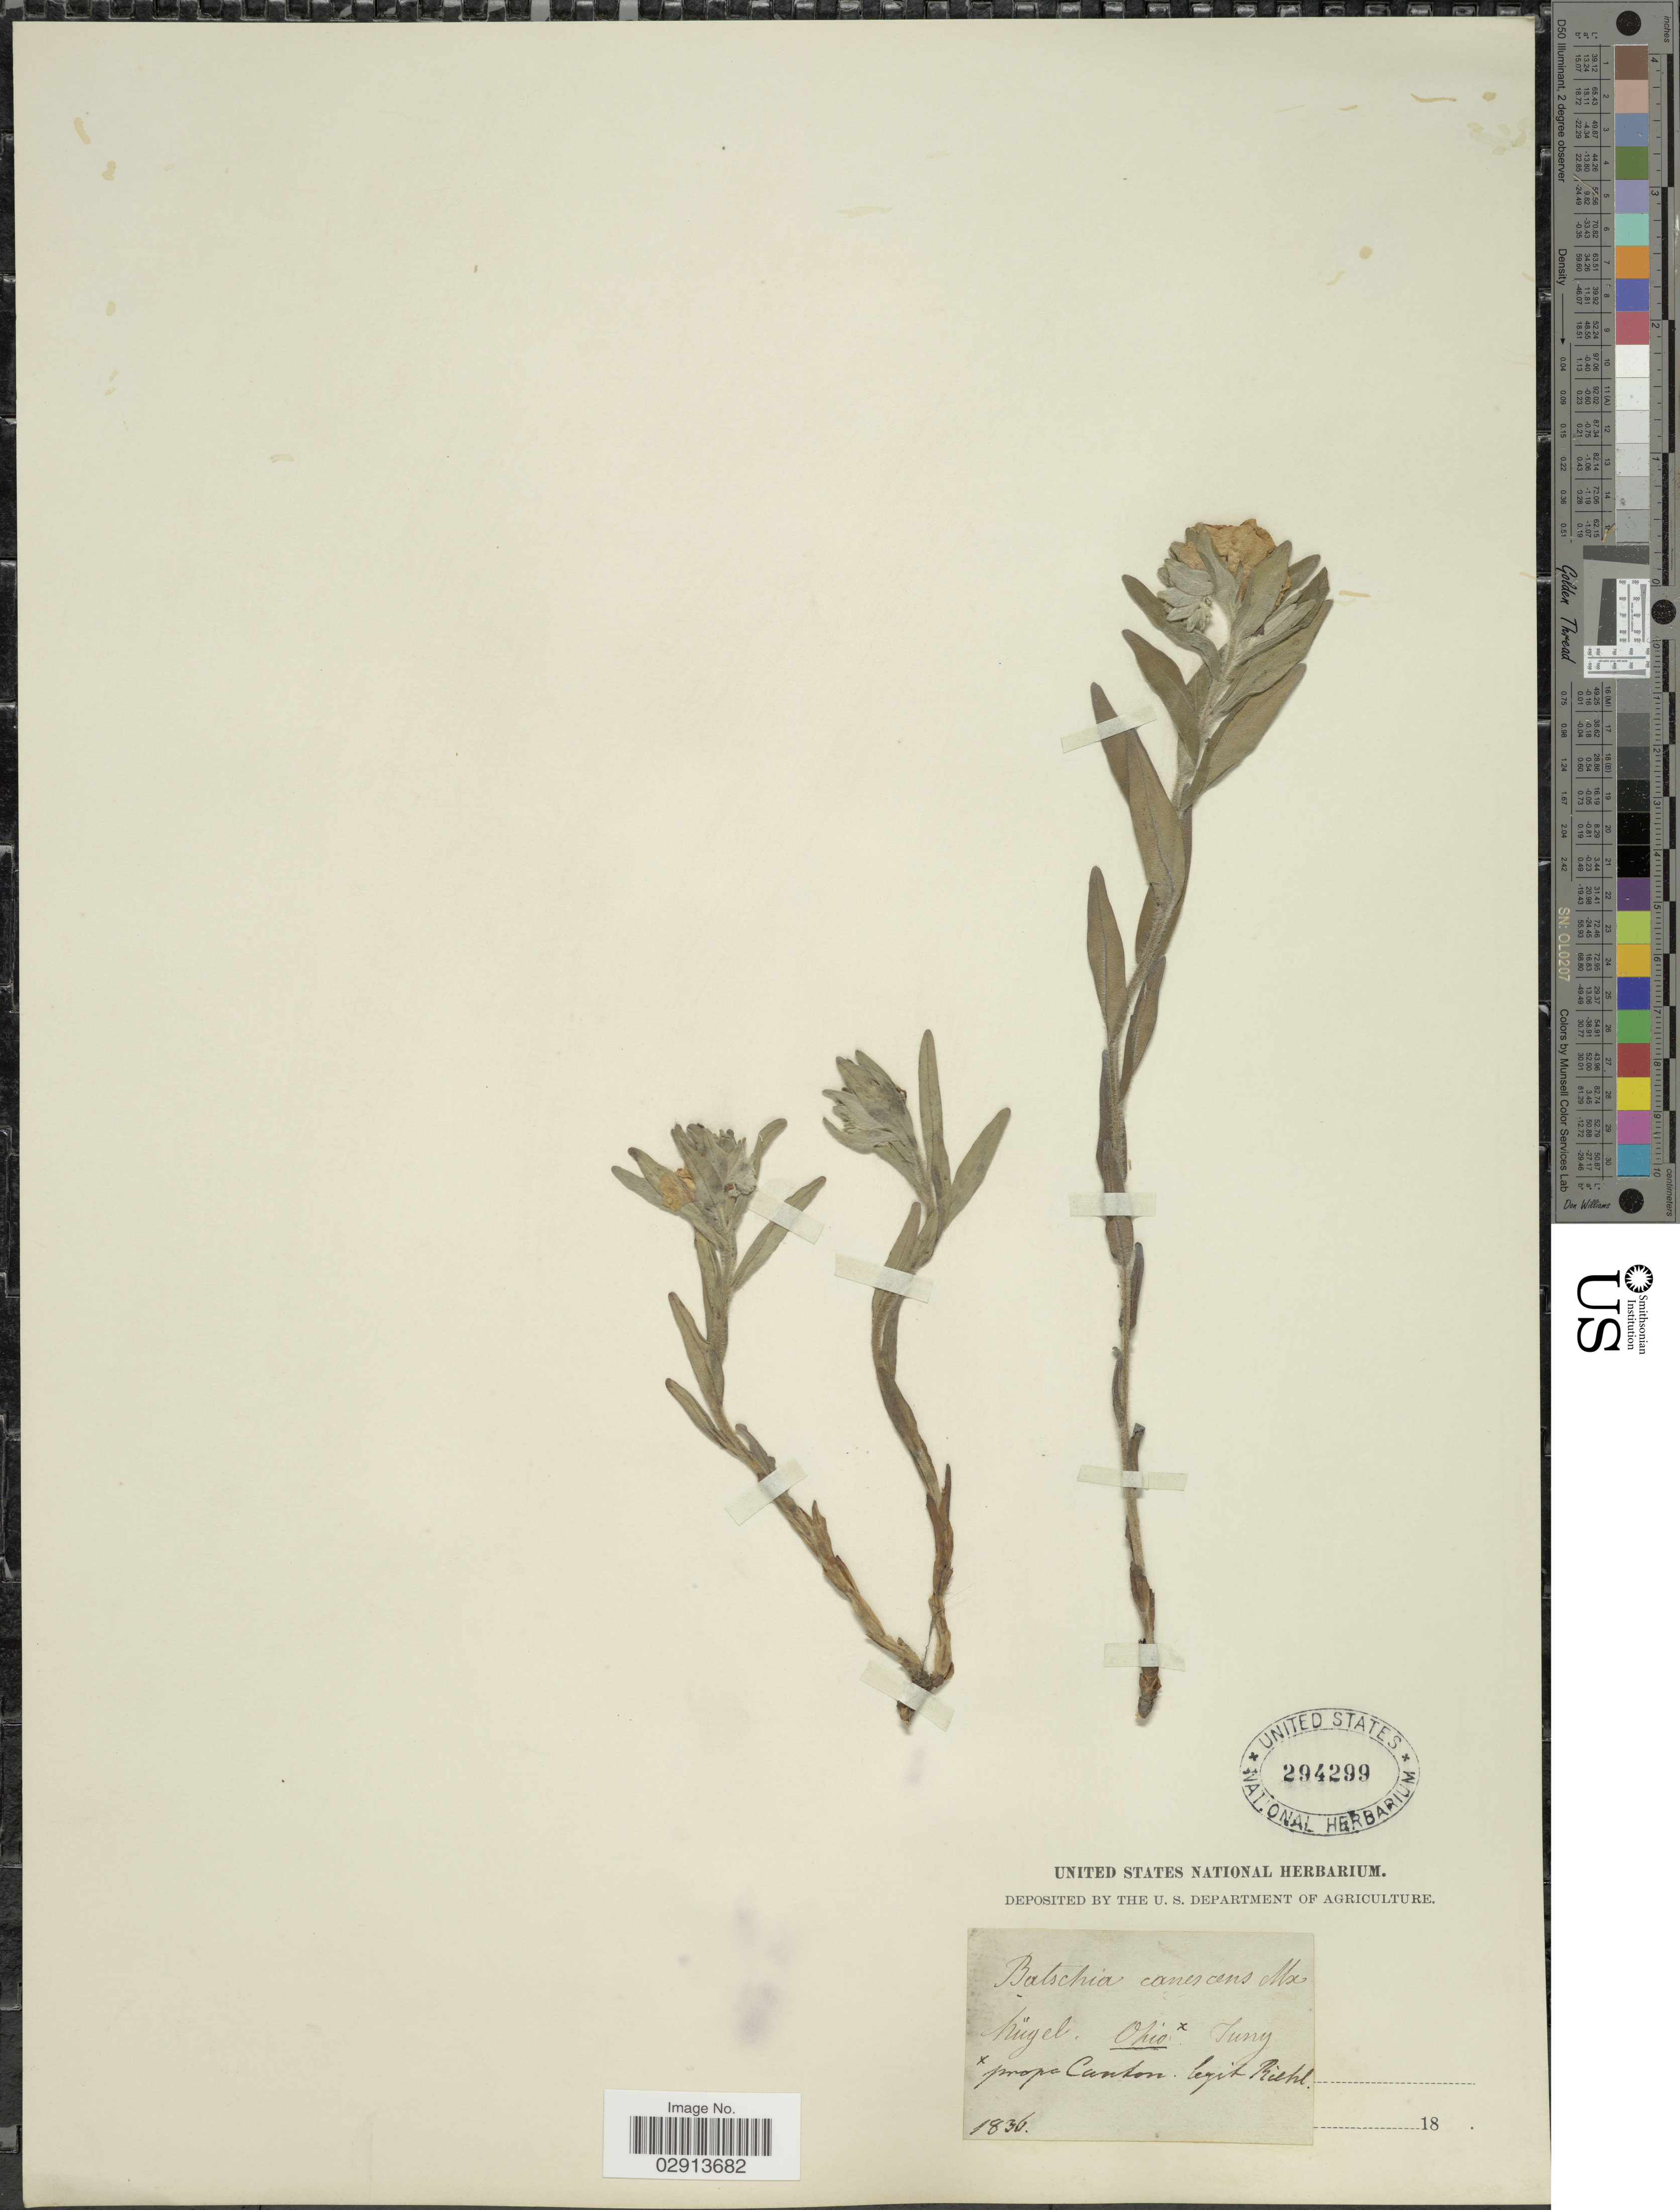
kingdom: Plantae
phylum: Tracheophyta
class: Magnoliopsida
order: Boraginales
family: Boraginaceae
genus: Lithospermum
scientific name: Lithospermum canescens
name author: (Michx.) Lehm.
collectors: Riehl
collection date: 1836-06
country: United States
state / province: Ohio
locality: Prope Canton.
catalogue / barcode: US 294299